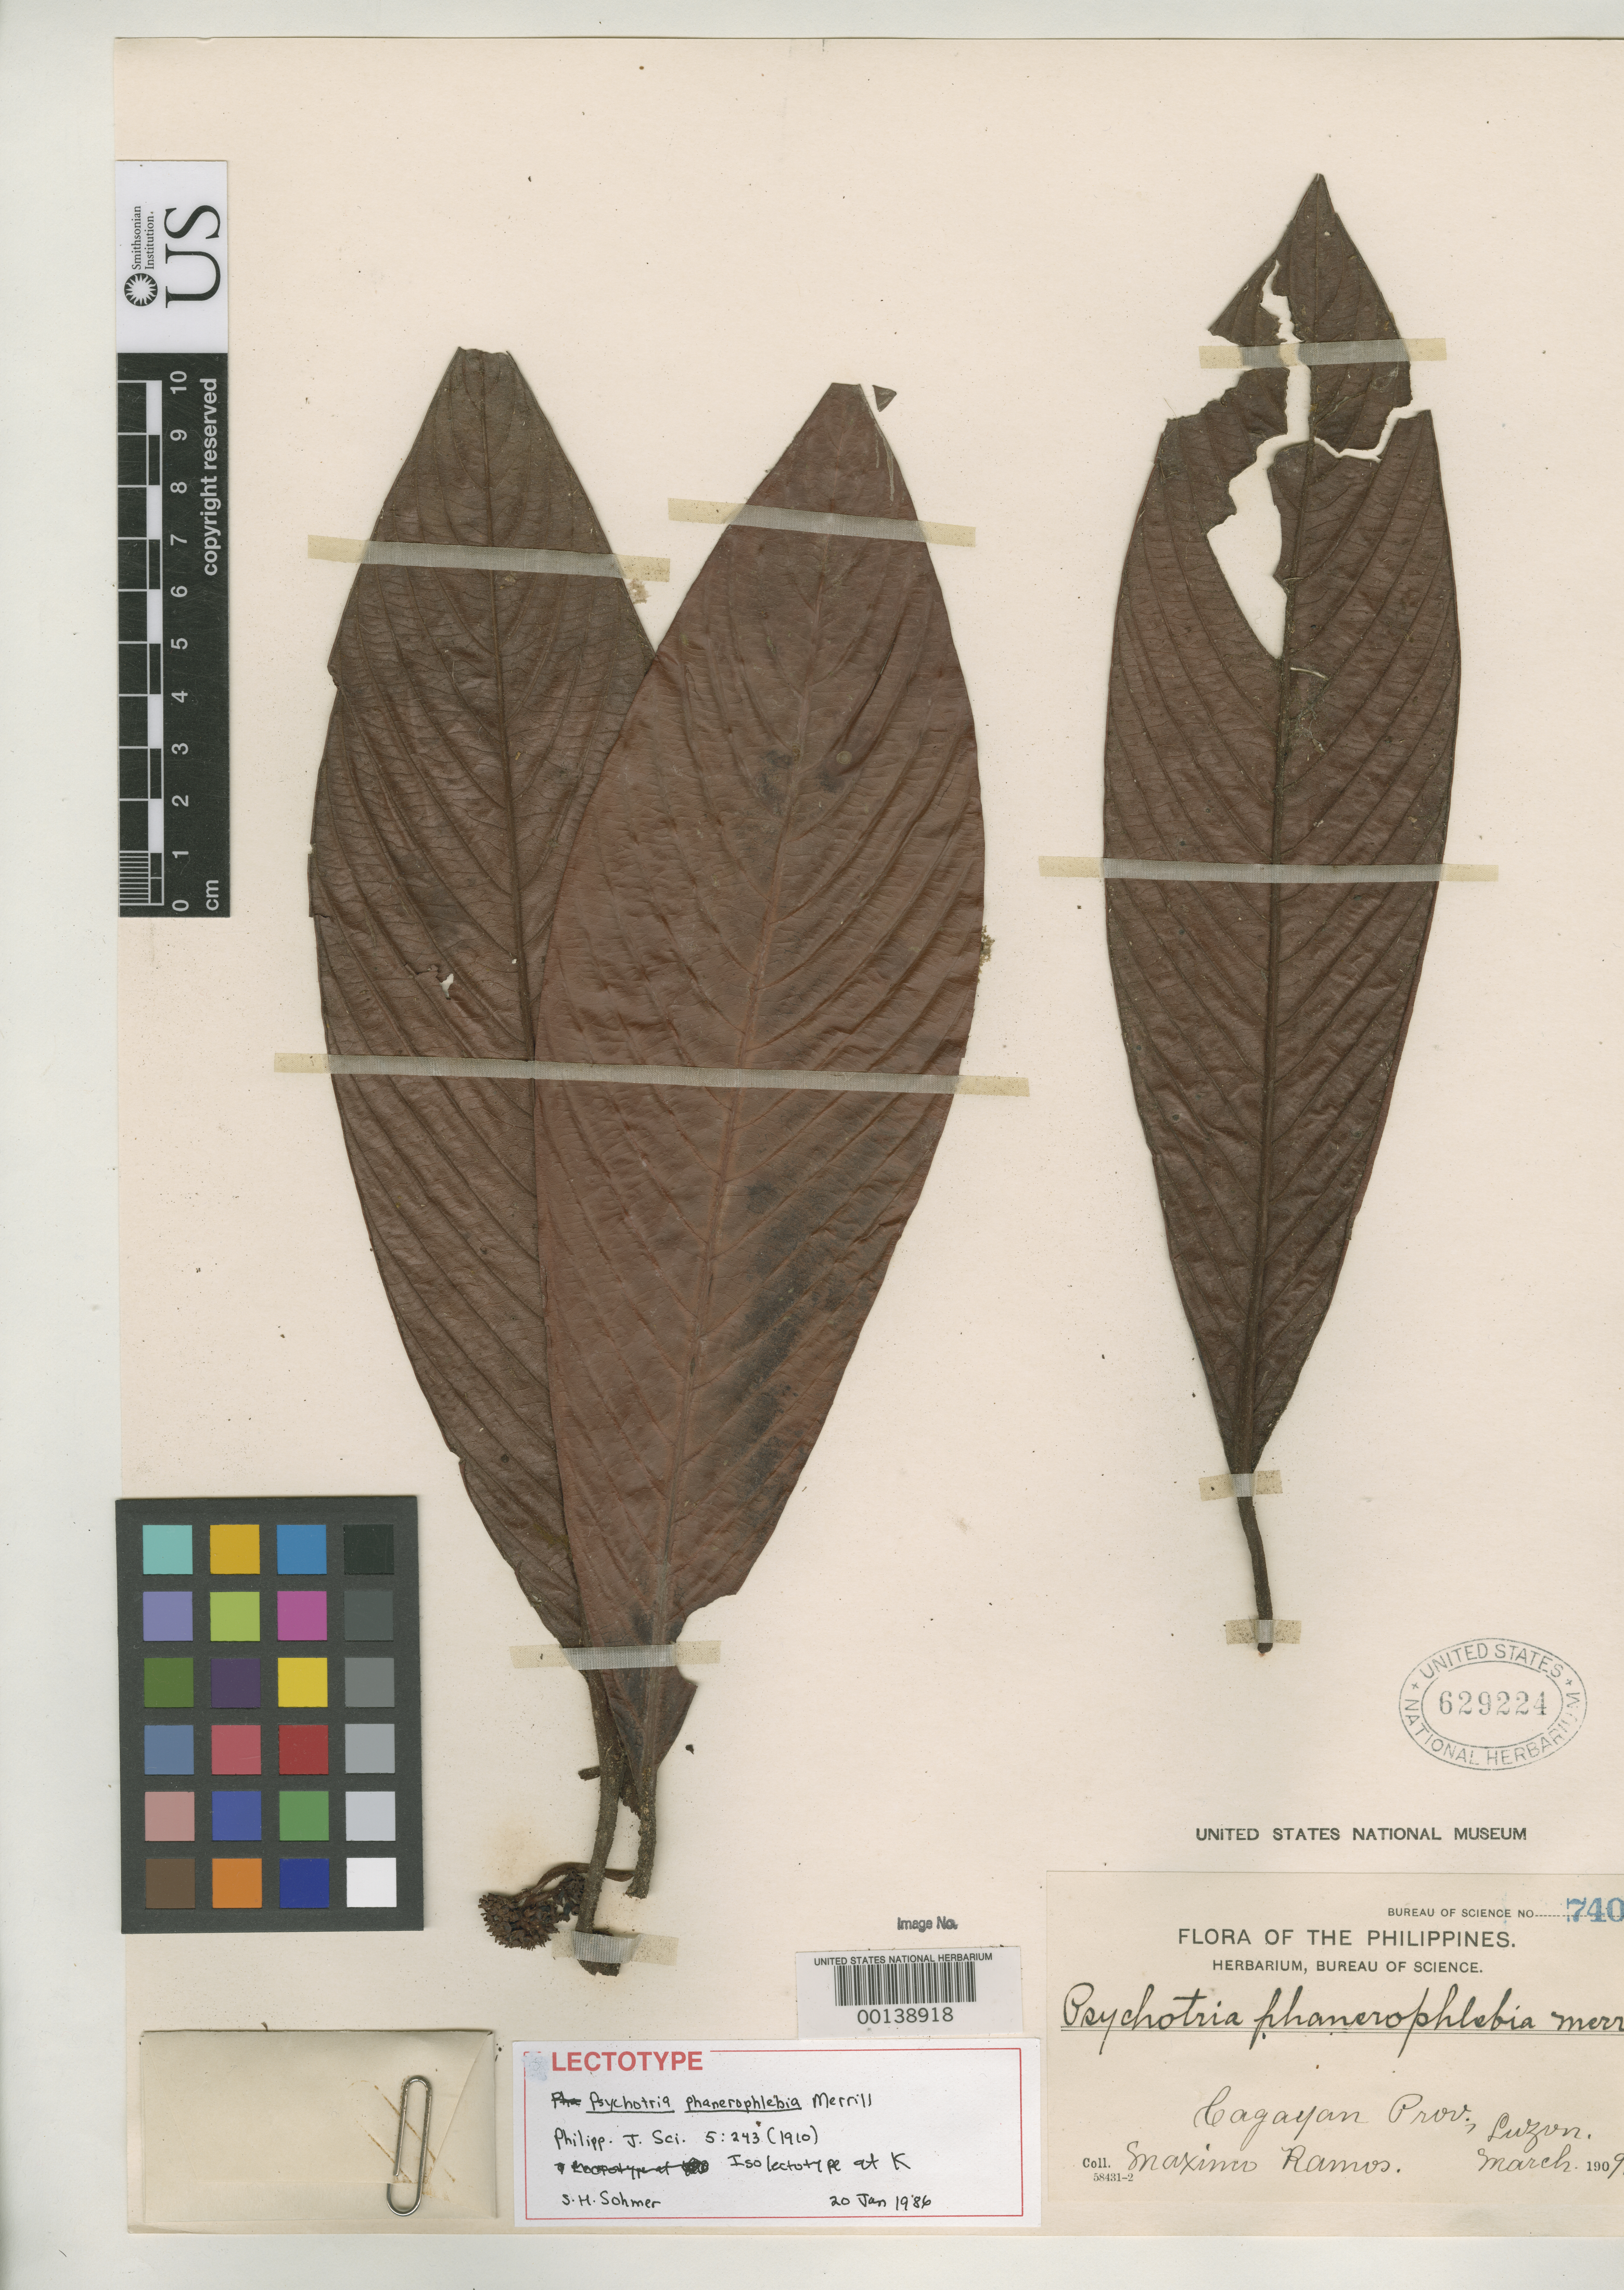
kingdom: Plantae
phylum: Tracheophyta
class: Magnoliopsida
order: Gentianales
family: Rubiaceae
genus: Psychotria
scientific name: Psychotria phanerophlebia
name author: Merr.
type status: Isotype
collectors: M. Ramos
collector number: Bur. Sci. 7404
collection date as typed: Mar 1909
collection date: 1909-03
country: Philippines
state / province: Cagayan Valley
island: Luzon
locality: Cagayan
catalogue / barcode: US 629224